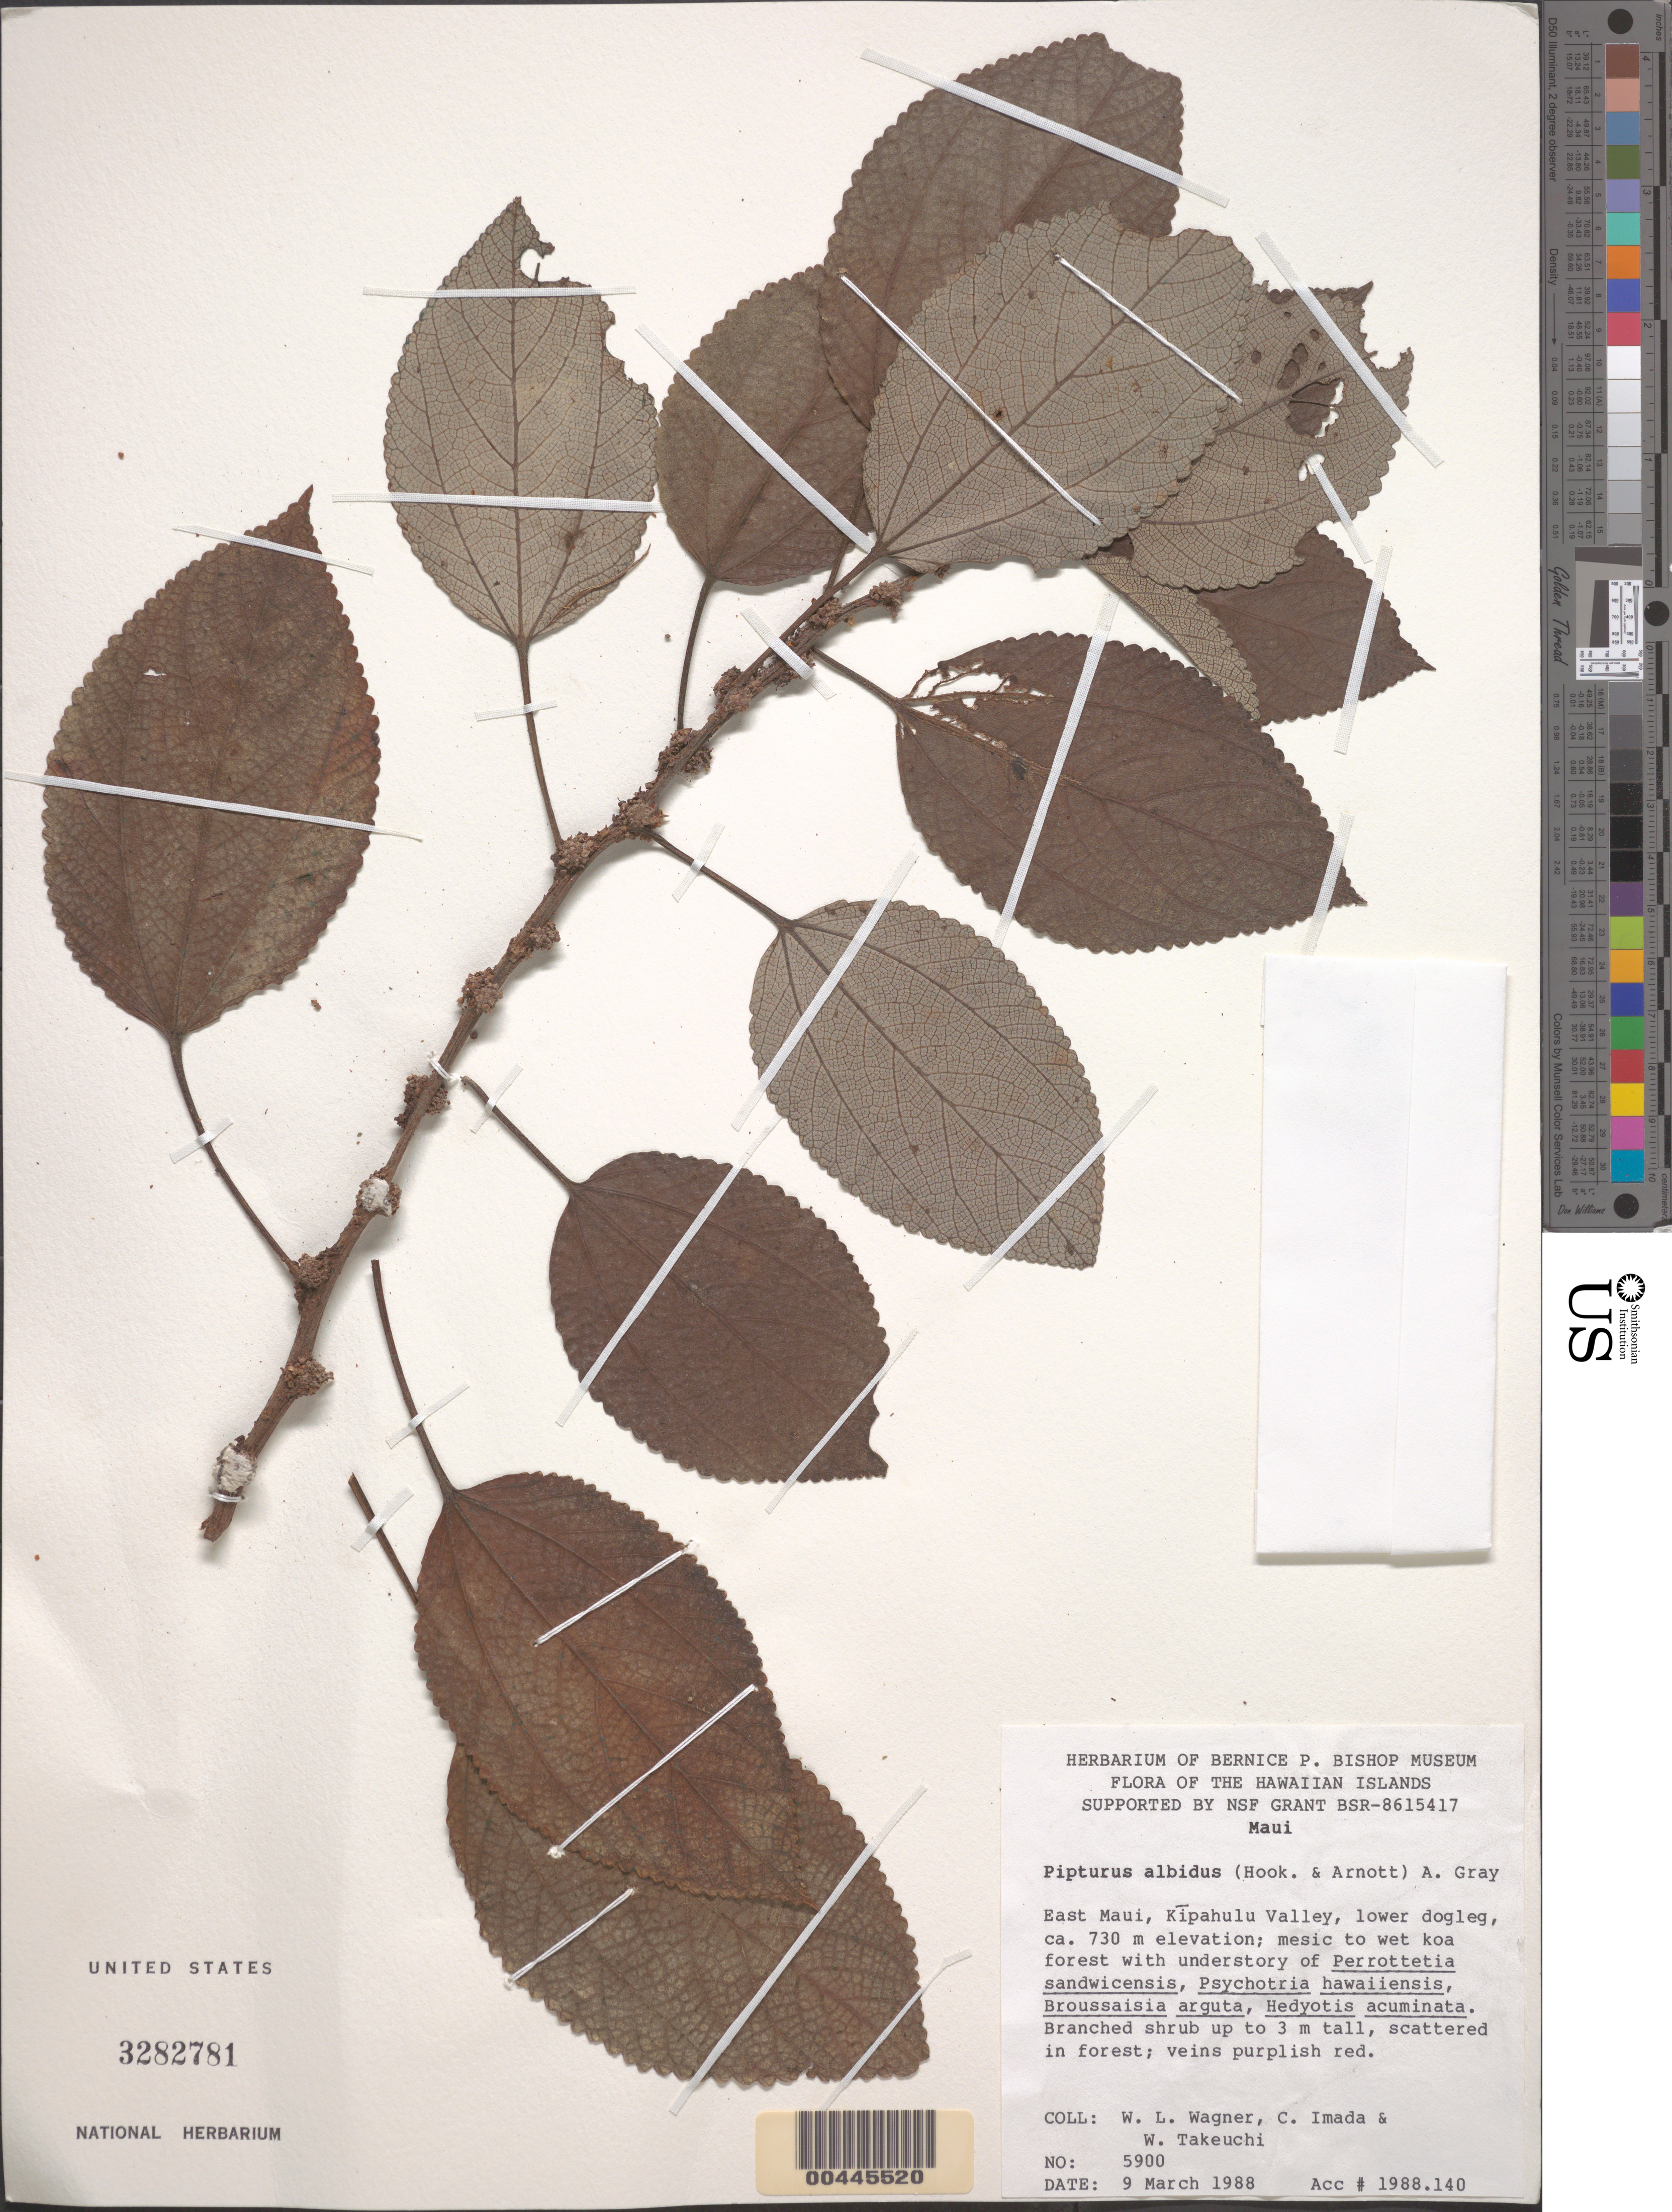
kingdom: Plantae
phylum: Tracheophyta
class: Magnoliopsida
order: Rosales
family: Urticaceae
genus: Pipturus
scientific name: Pipturus albidus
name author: (Hook. & Arn.) A. Gray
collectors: W. L. Wagner, C. Imada & W. N. Takeuchi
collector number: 5900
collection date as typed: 9 Mar 1988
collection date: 1988-03-09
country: United States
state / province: Hawaii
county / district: Maui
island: Maui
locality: E Maui, Kipahulu Valley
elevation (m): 730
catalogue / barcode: US 3282781